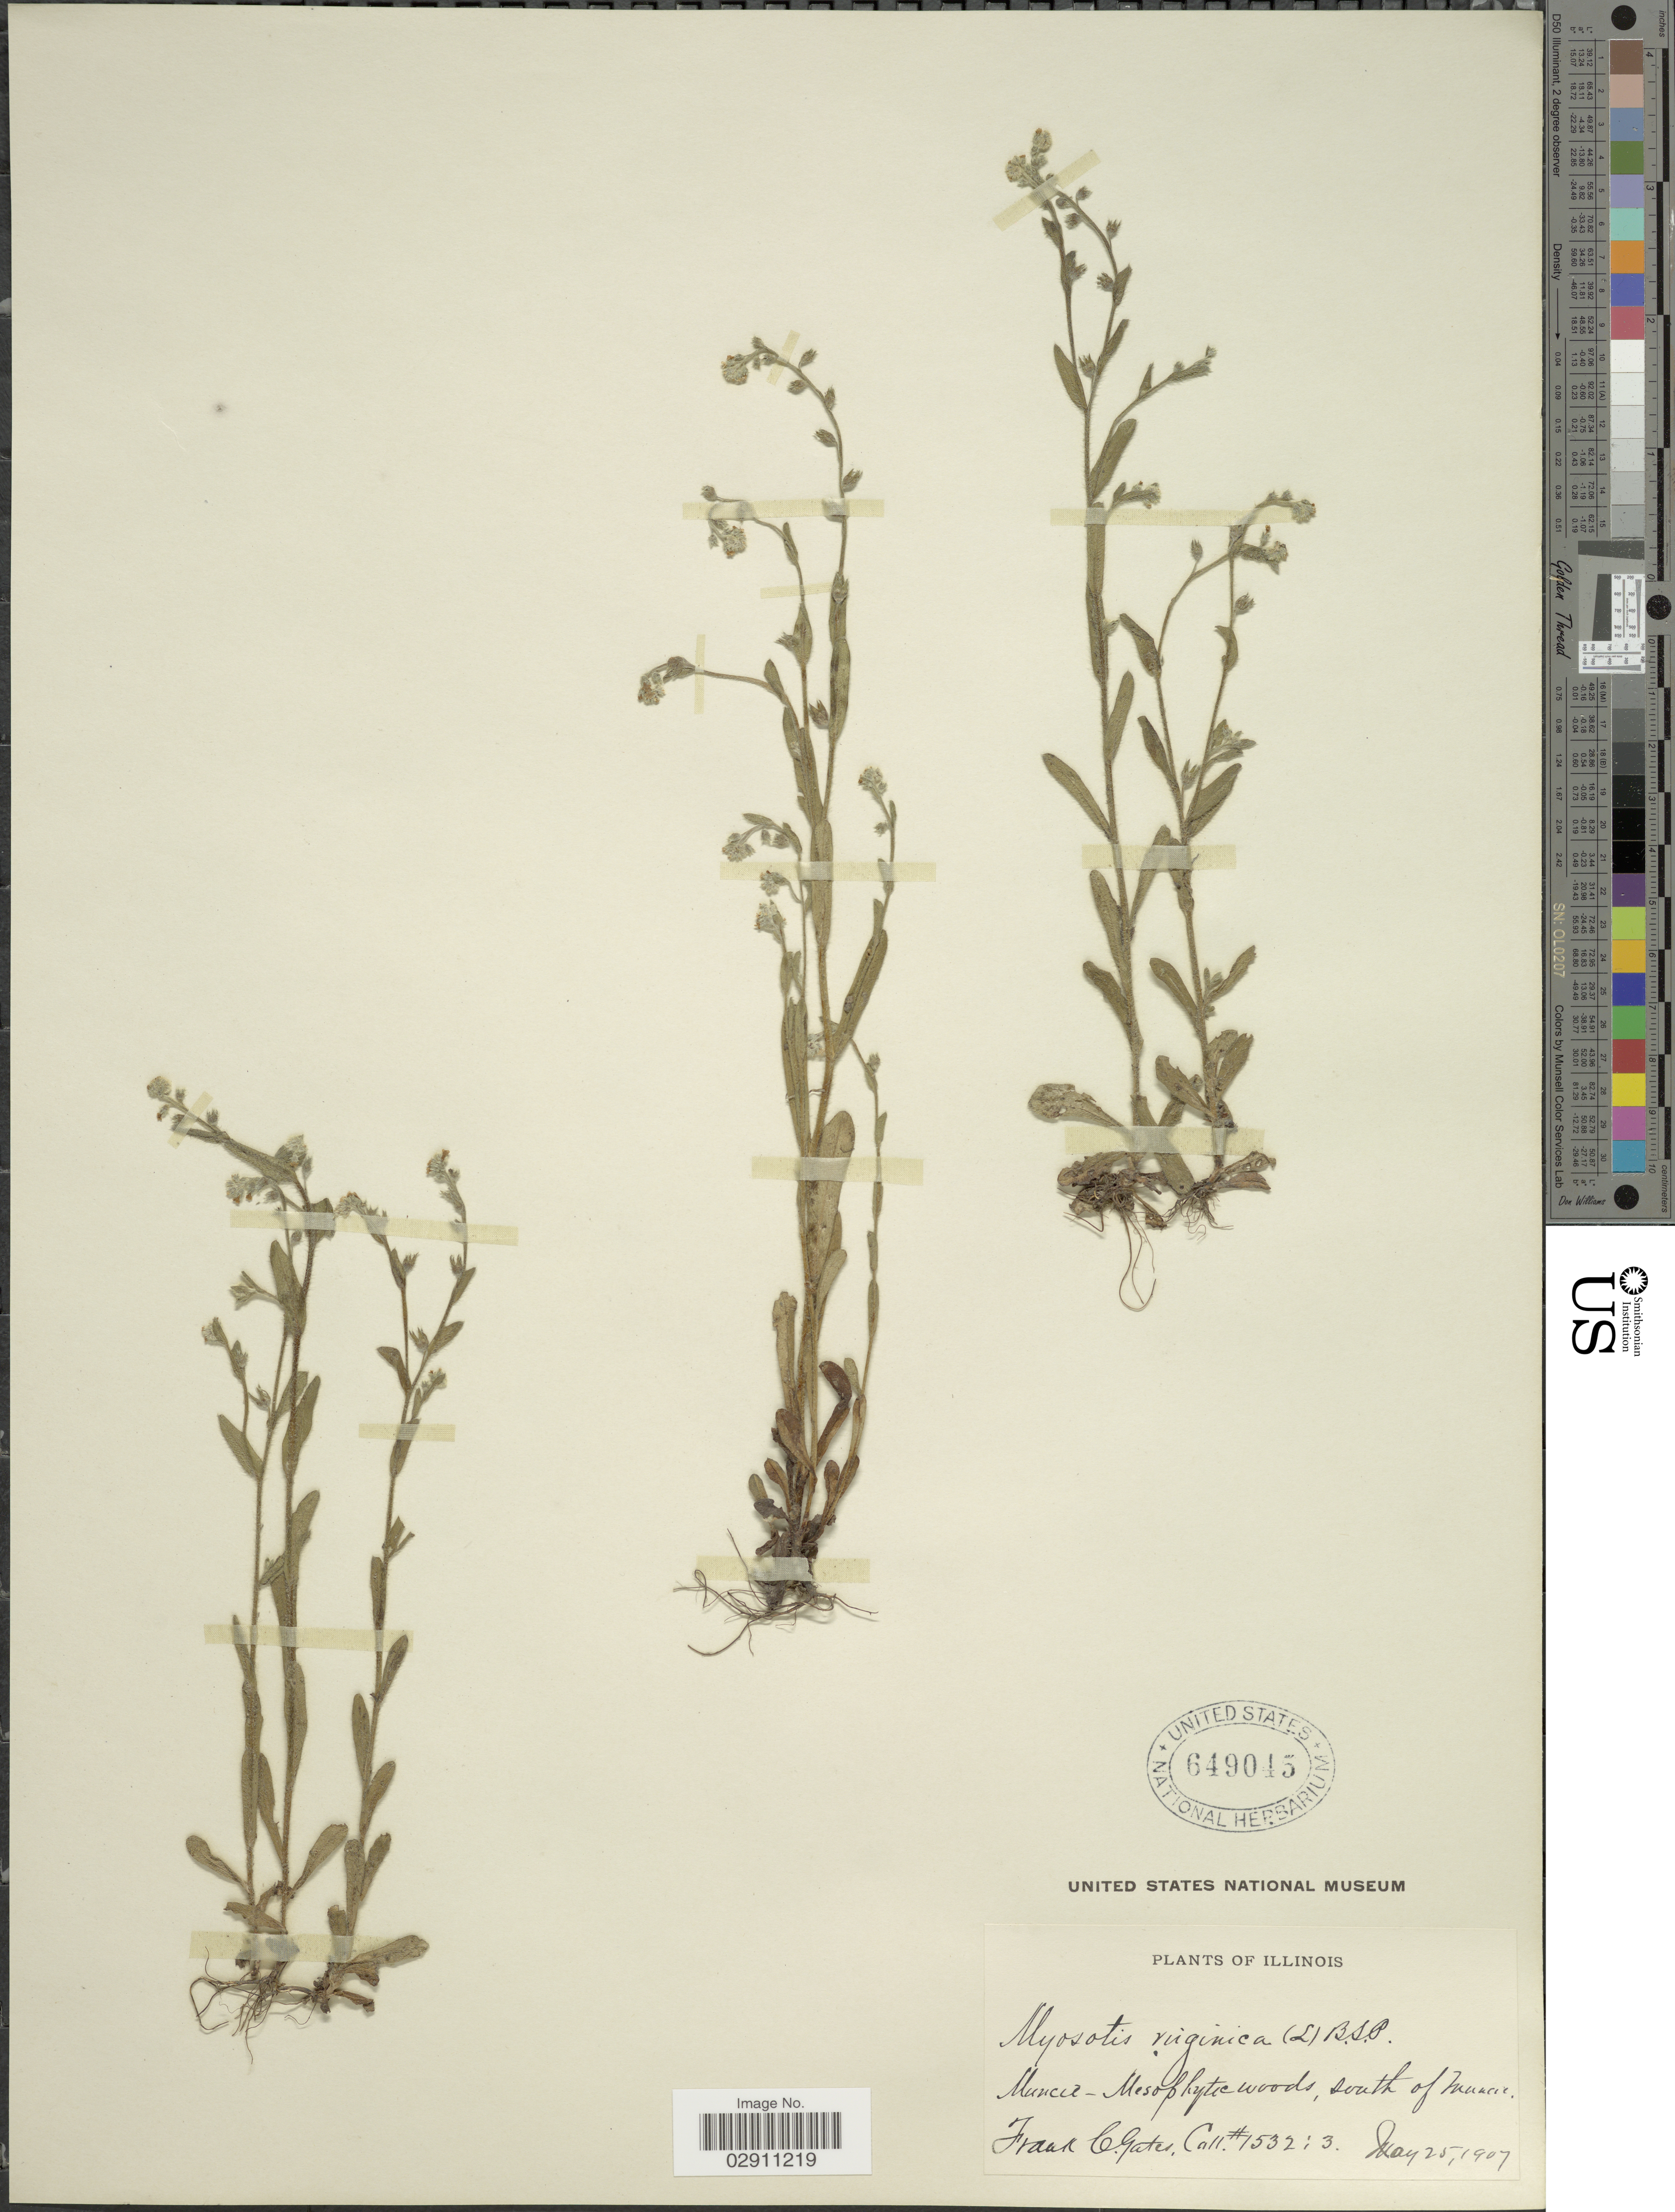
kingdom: Plantae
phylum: Tracheophyta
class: Magnoliopsida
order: Boraginales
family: Boraginaceae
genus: Myosotis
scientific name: Myosotis verna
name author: Nutt.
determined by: Goldman, Doug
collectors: F. C. Gates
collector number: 1532:3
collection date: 1907-05-25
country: United States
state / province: Illinois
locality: South of Muncu.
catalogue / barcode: US 649045